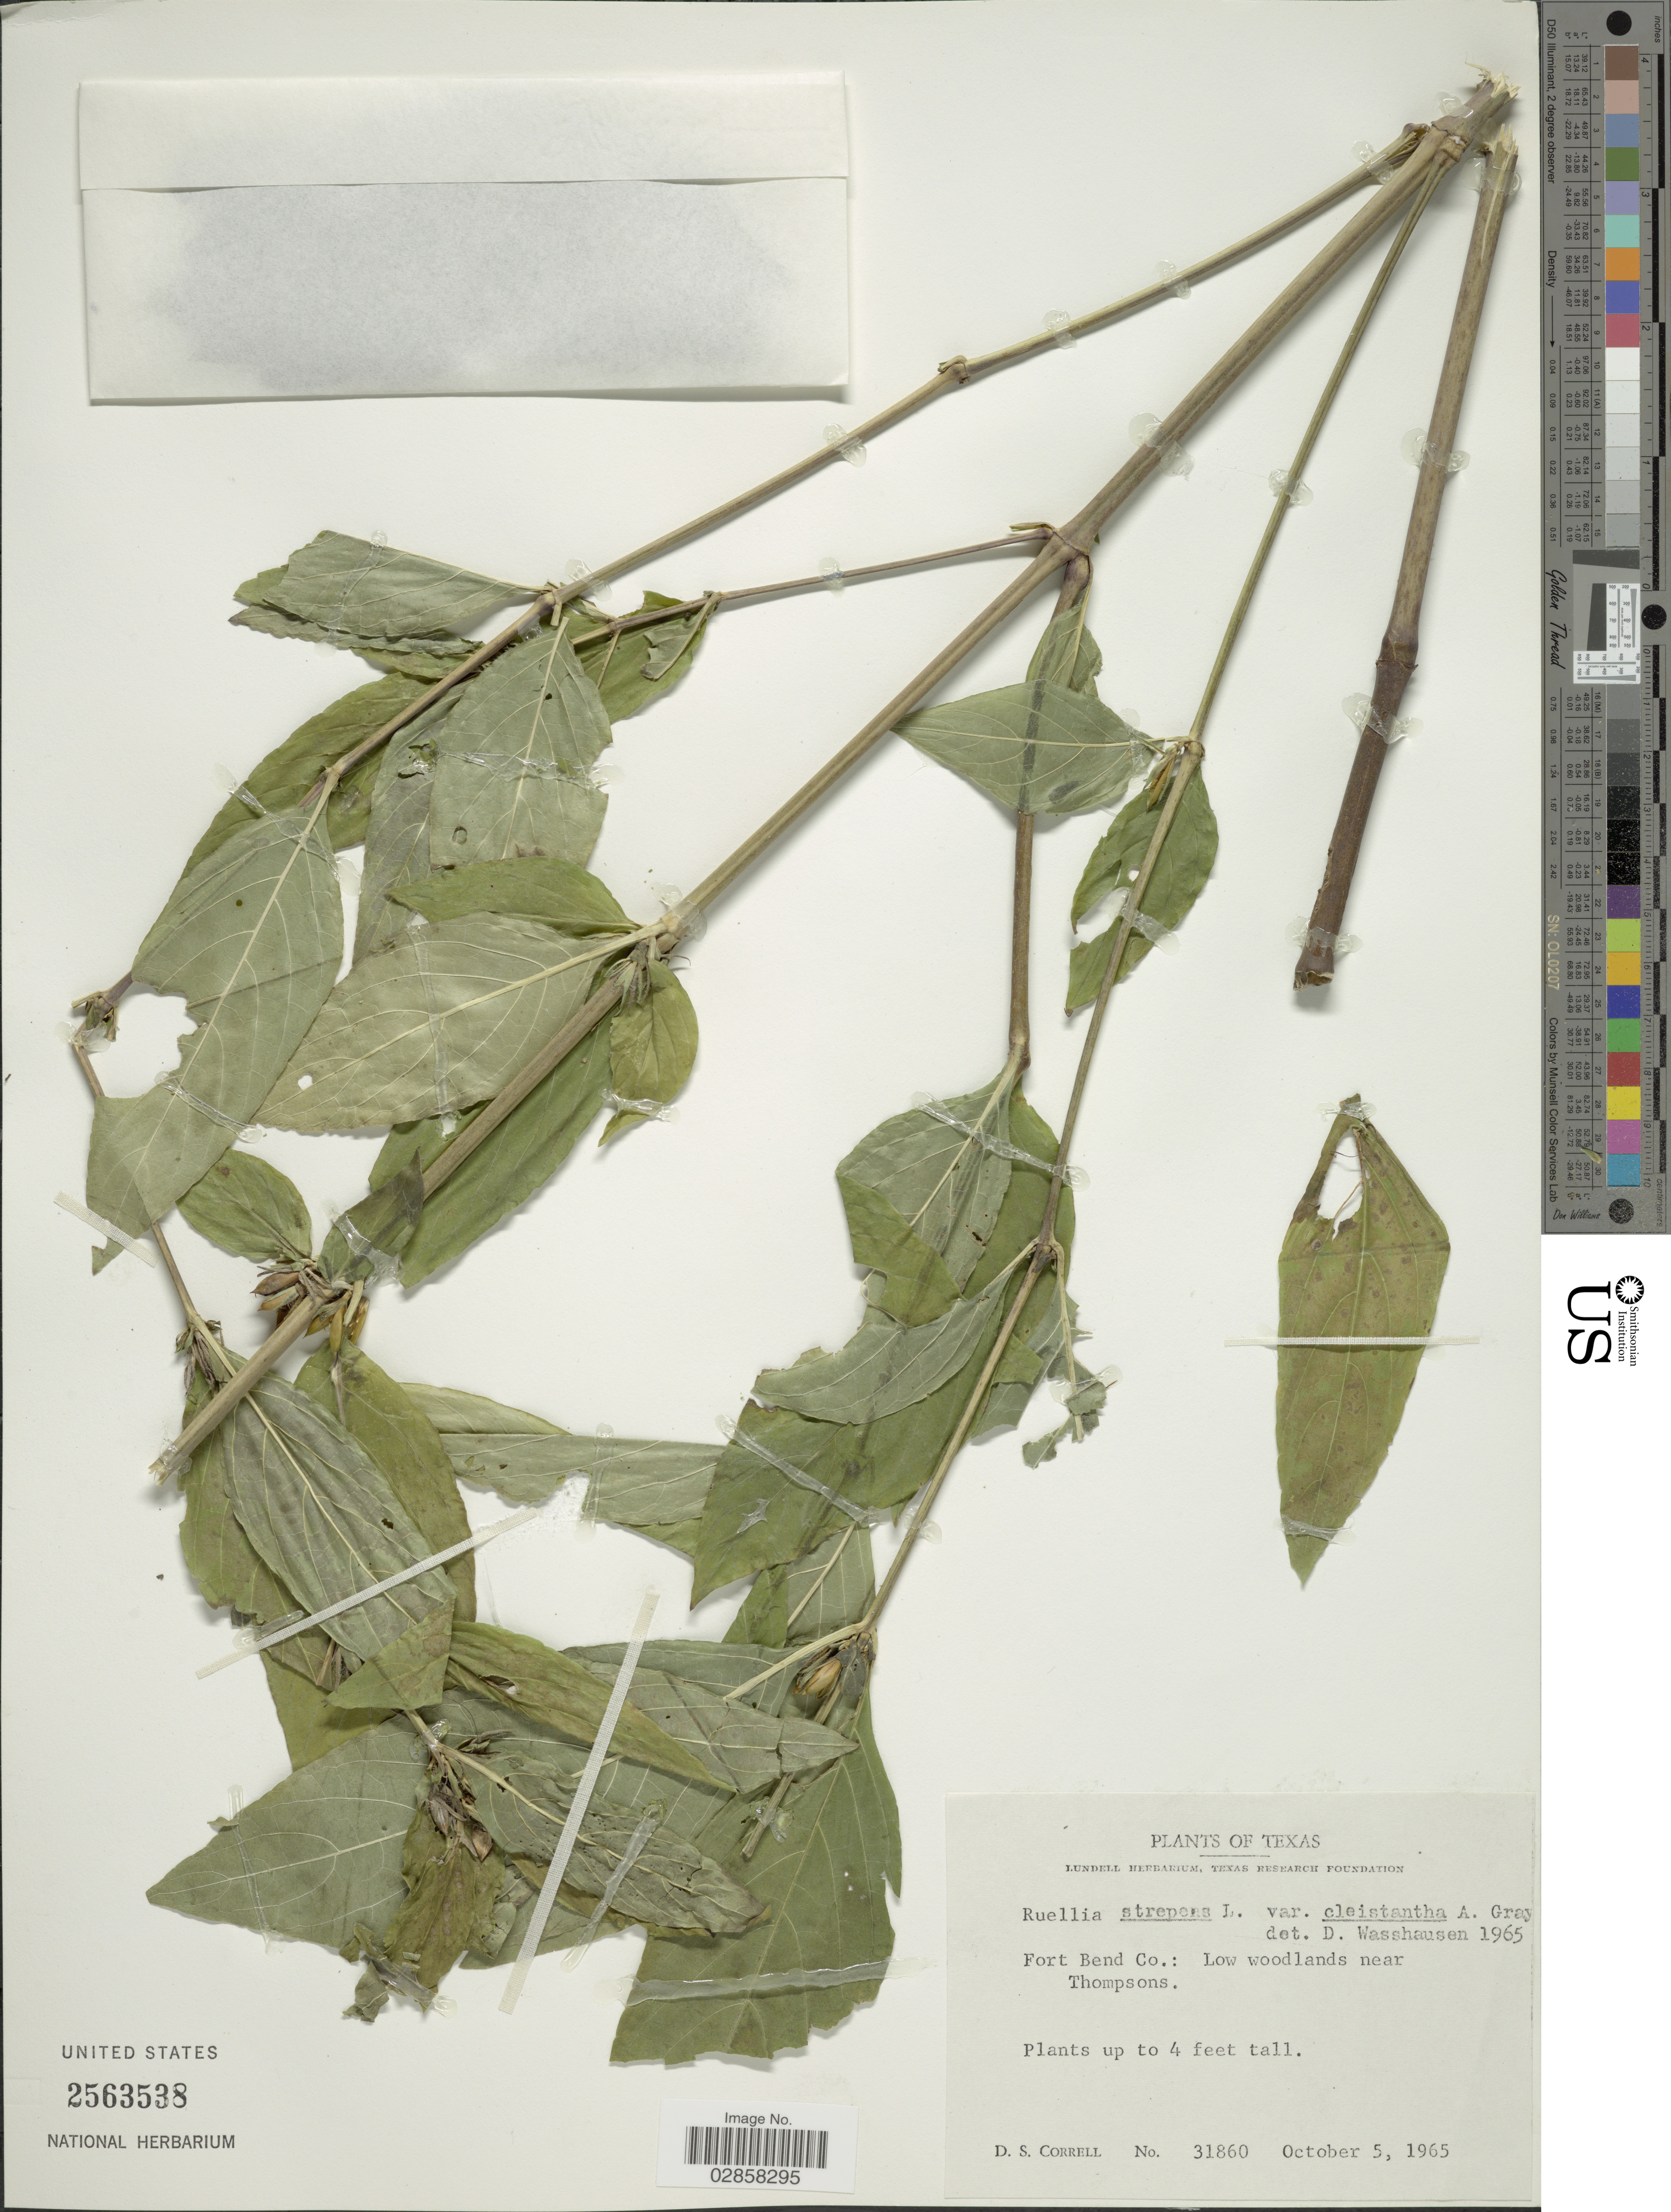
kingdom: Plantae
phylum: Tracheophyta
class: Magnoliopsida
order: Lamiales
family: Acanthaceae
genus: Ruellia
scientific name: Ruellia strepens f. cleistantha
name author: (A. Gray) S. McCoy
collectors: D. S. Correll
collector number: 31860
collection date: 1965-10-05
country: United States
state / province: Texas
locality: Fort Bend Co.: Low woodlands near Thompsons.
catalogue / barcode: US 2563538